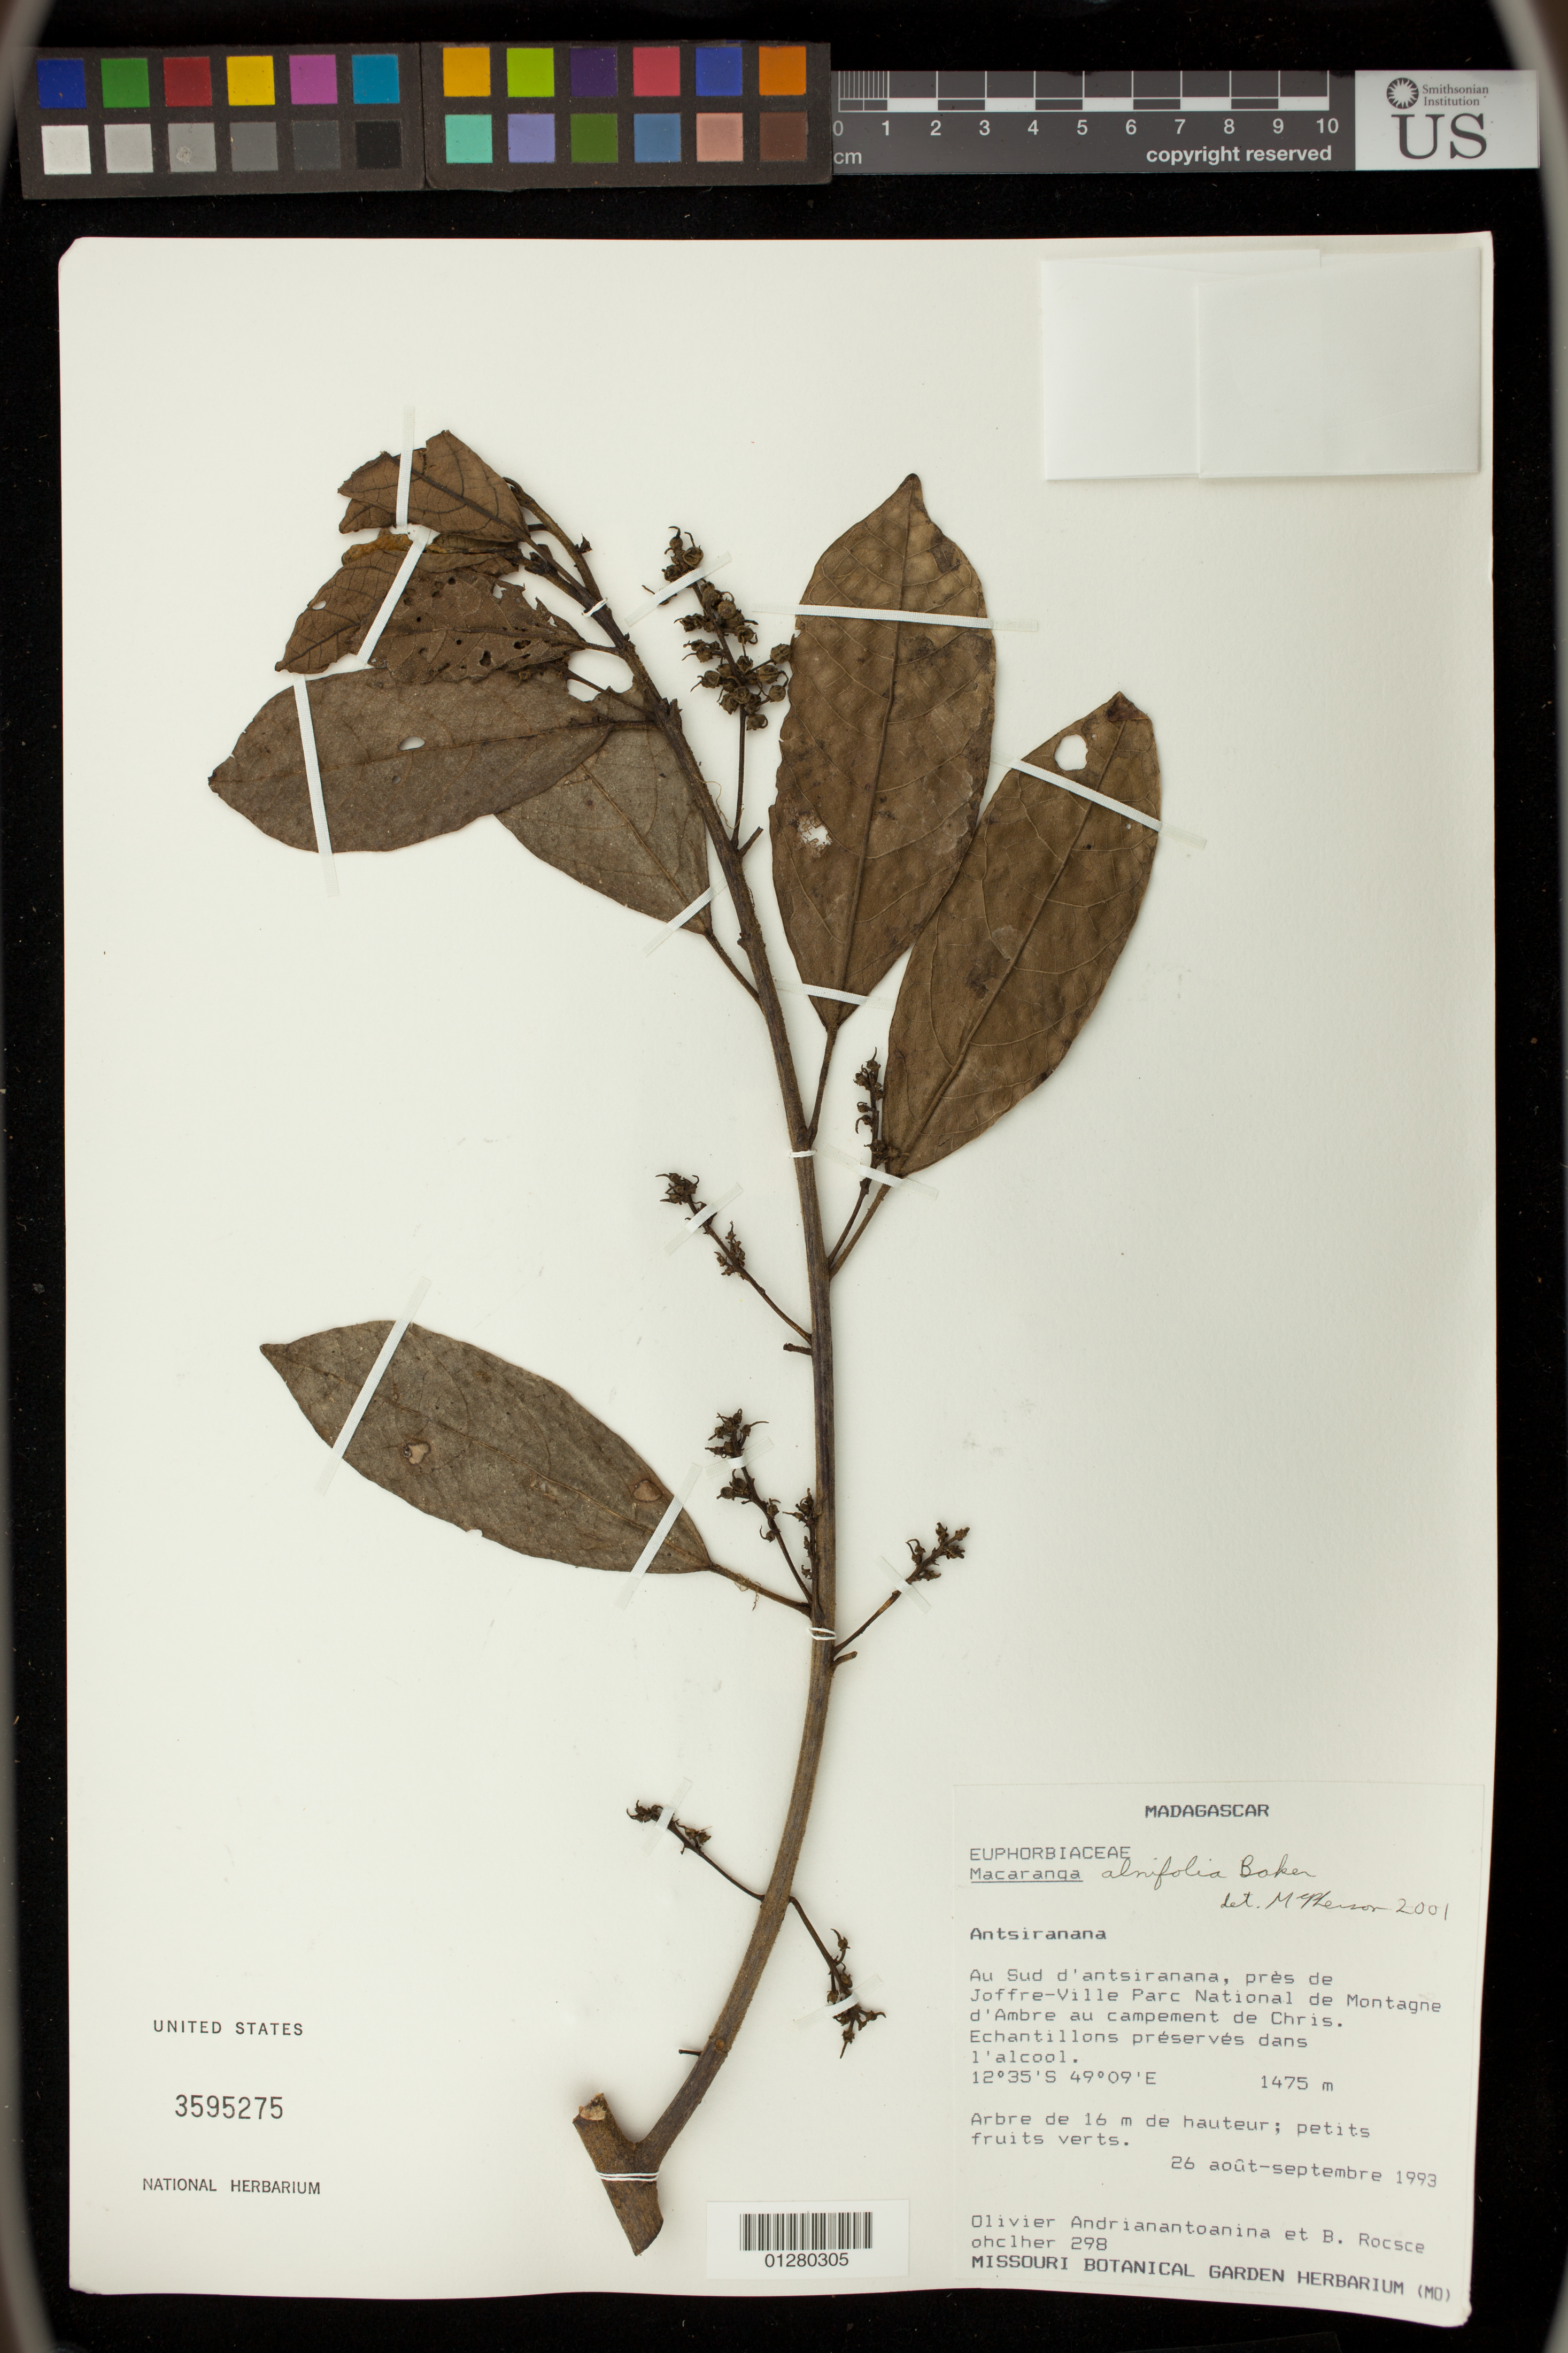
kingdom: Plantae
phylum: Tracheophyta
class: Magnoliopsida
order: Malpighiales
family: Euphorbiaceae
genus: Macaranga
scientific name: Macaranga alnifolia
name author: Baker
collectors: O. Andrianantoanina & B. Rocsceohclher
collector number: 298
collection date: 1993-08-28/1993-09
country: Madagascar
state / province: Diana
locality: Antsiranana,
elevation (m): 1475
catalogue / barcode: US 3595275